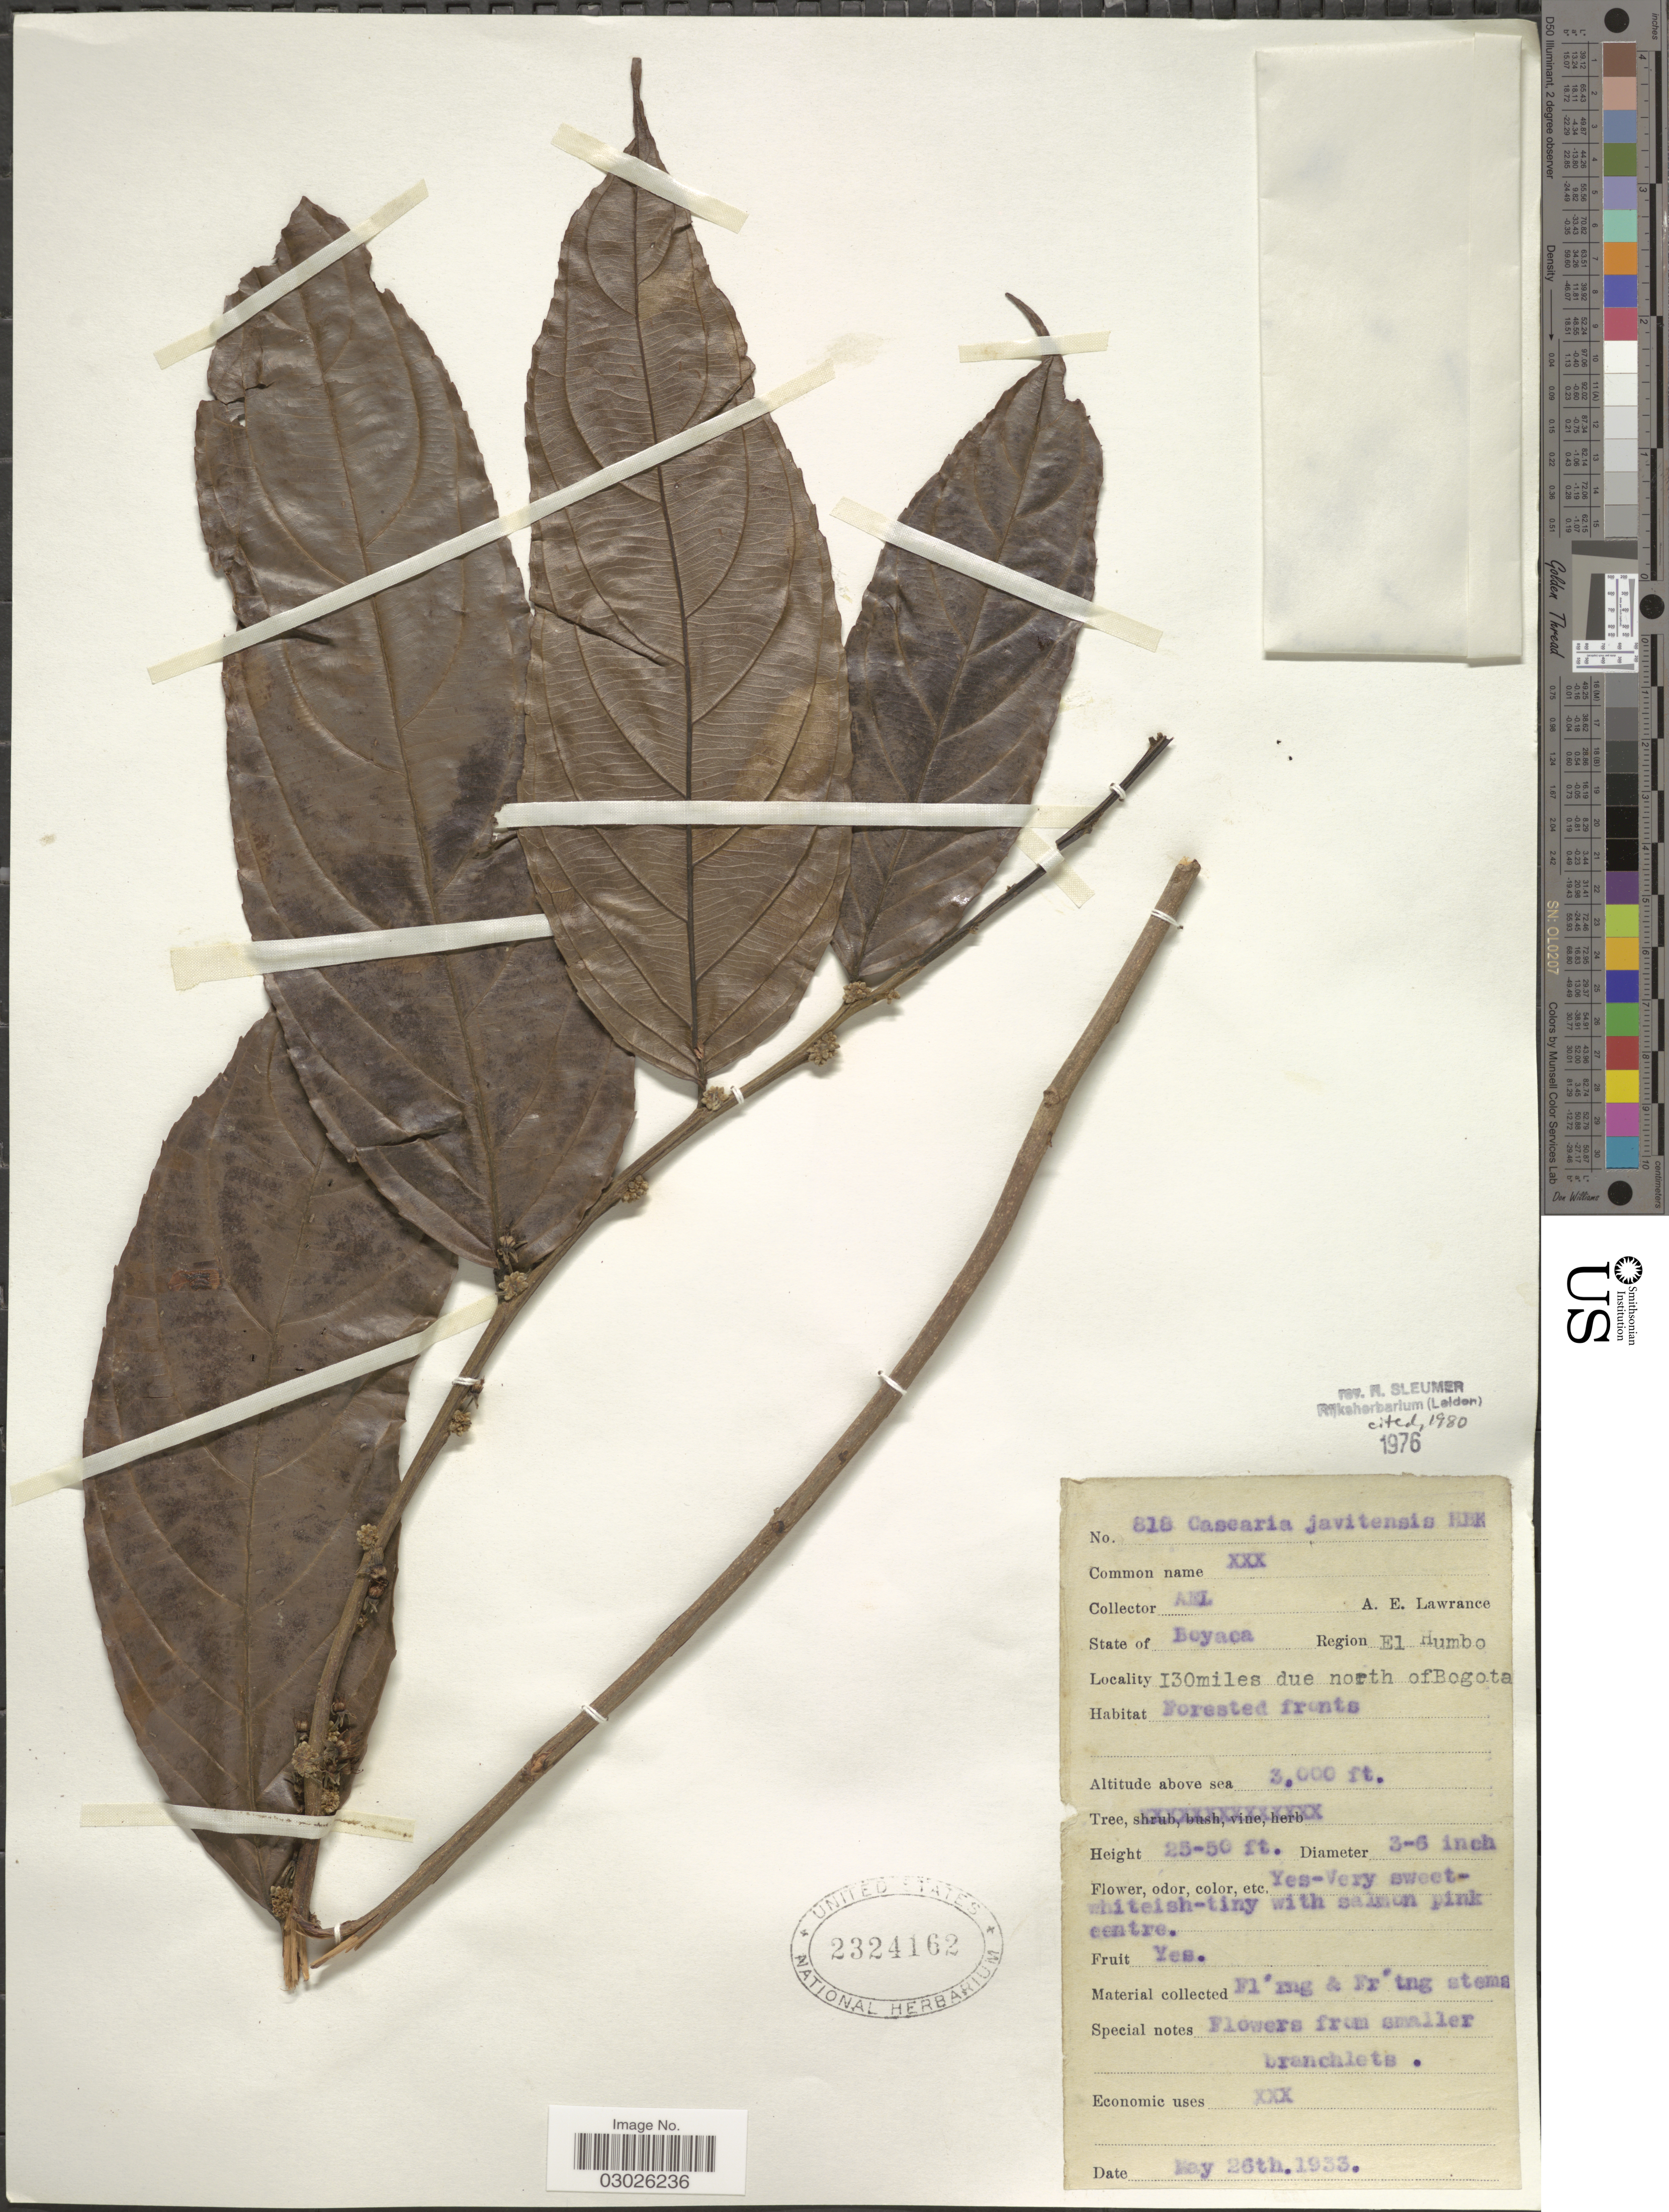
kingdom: Plantae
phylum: Tracheophyta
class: Magnoliopsida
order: Malpighiales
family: Salicaceae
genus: Piparea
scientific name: Piparea multiflora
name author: C.F. Gaertn.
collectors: A. Lawrance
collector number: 818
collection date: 1933-05-26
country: Colombia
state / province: Boyacá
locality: Region El Humbo, 130 miles due north of Bogota.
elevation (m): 914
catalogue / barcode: US 2324162